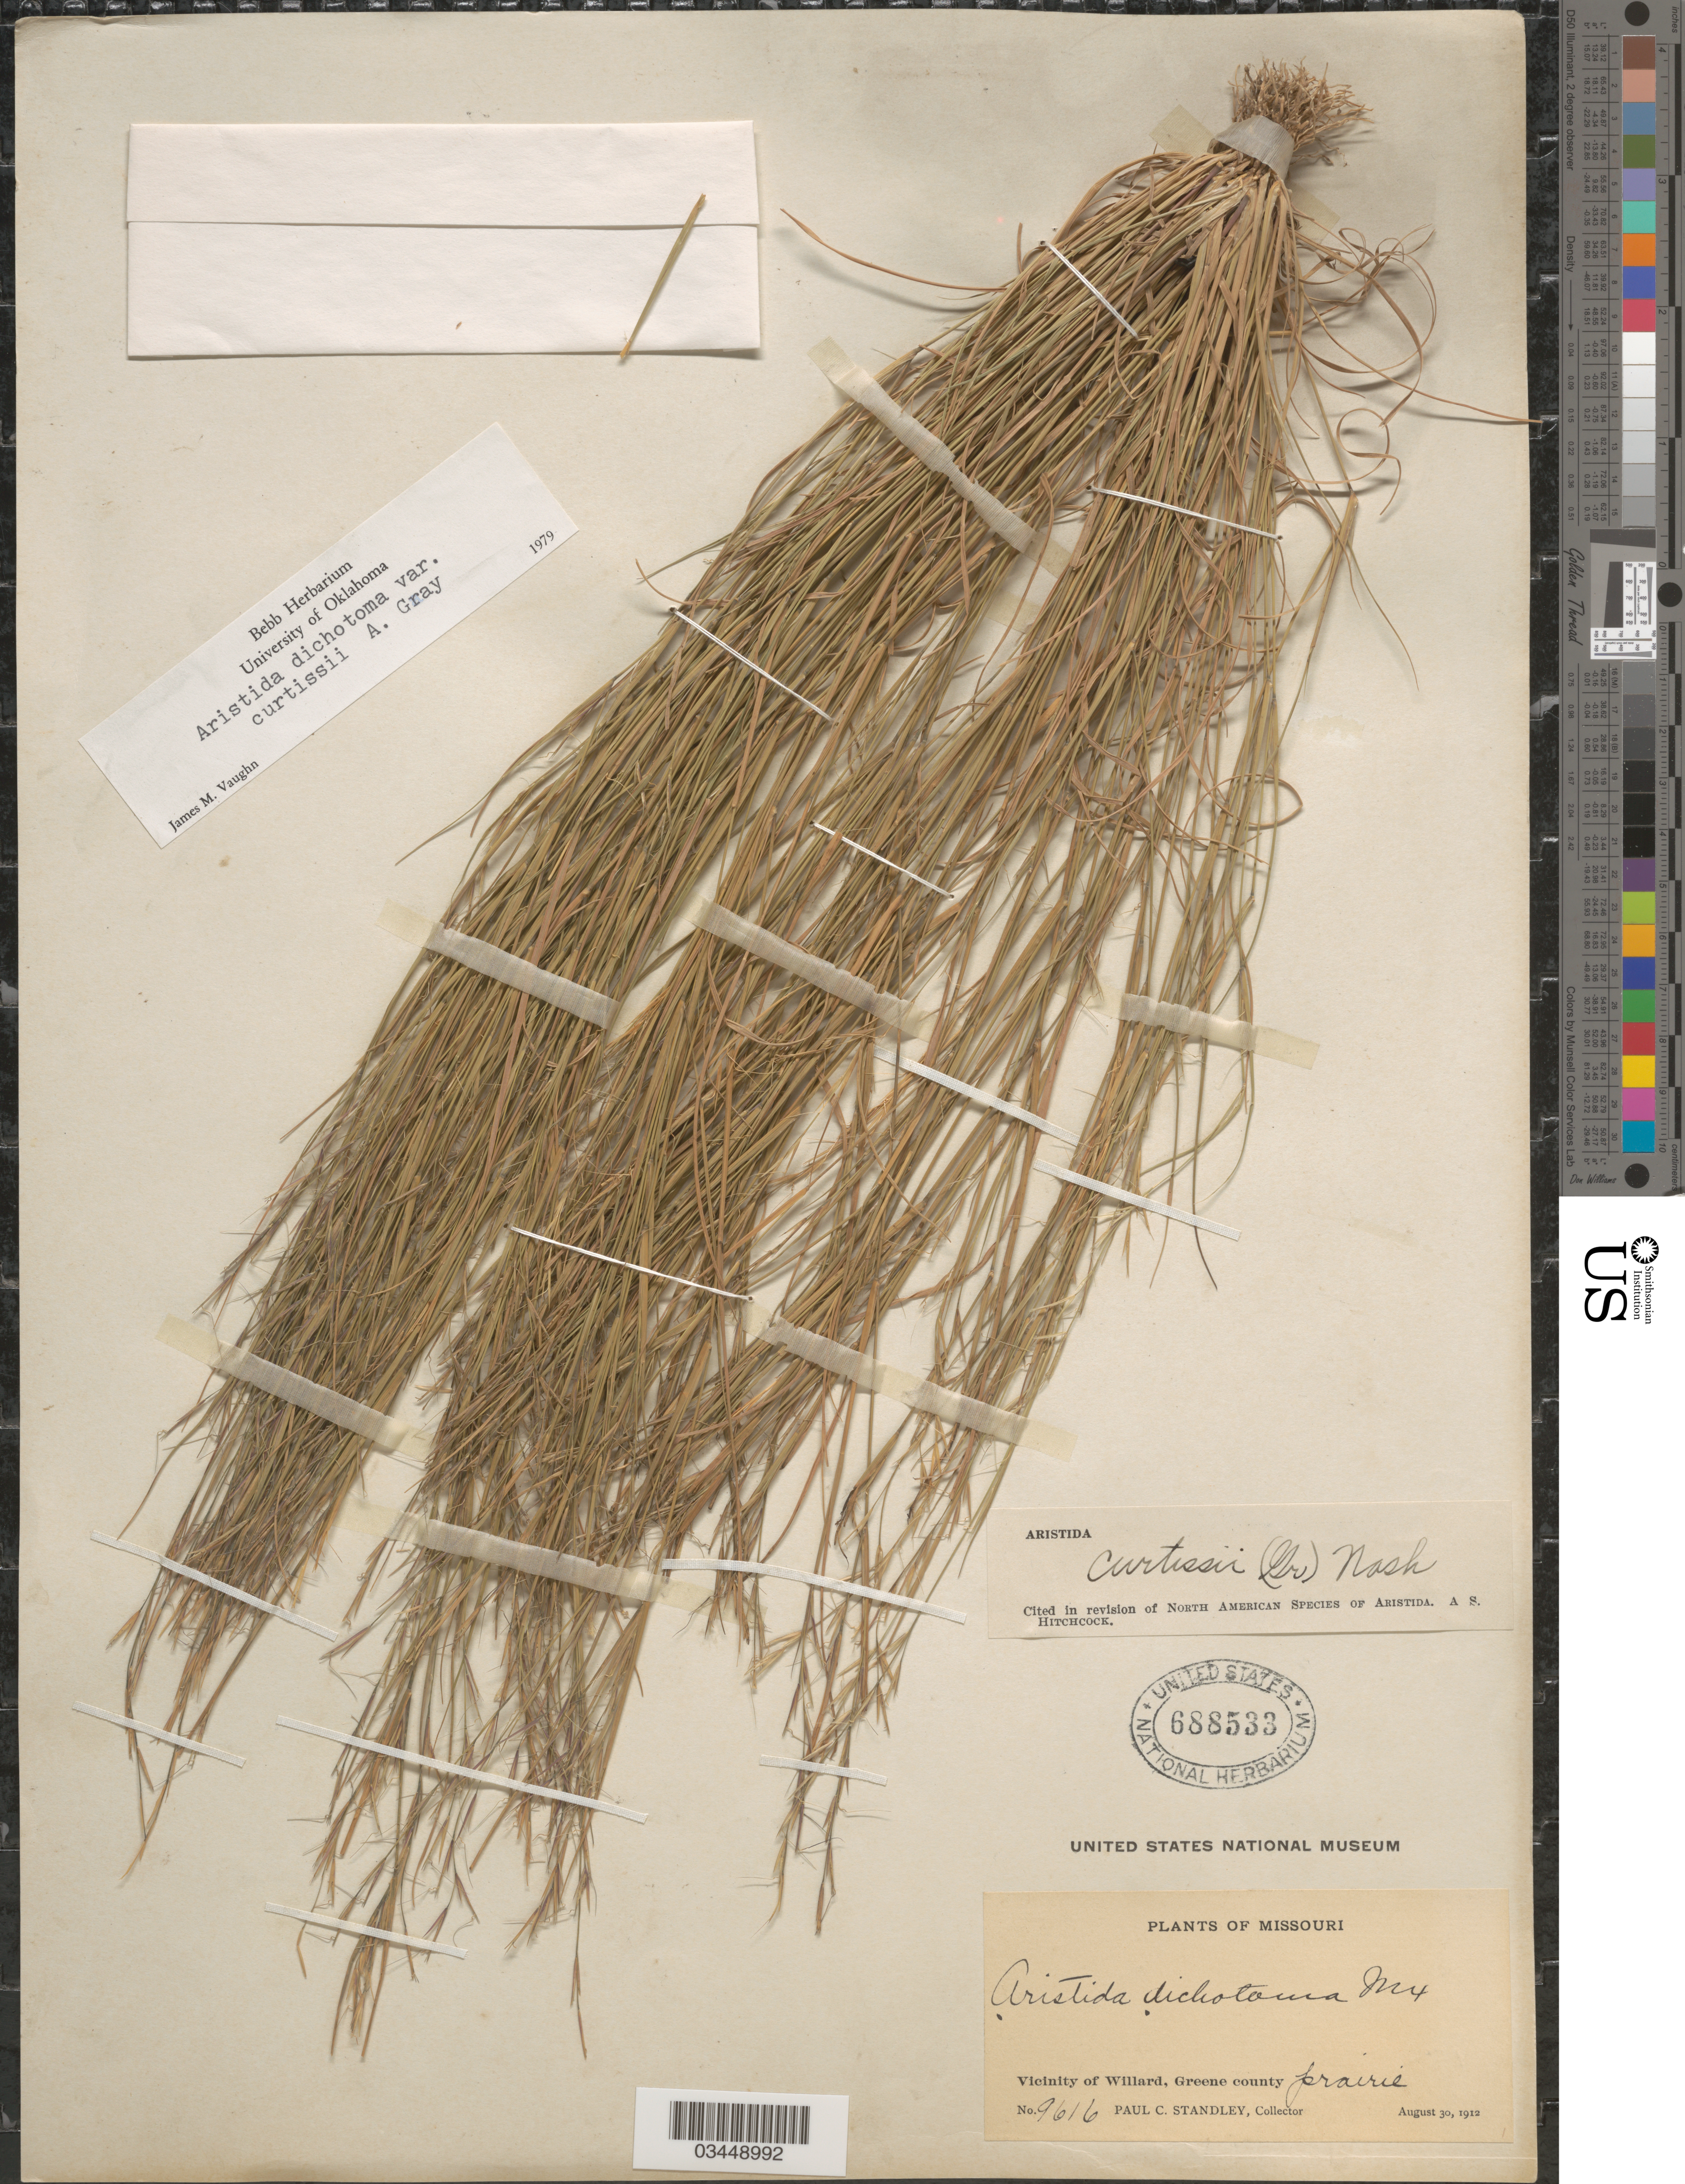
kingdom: Plantae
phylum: Tracheophyta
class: Liliopsida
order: Poales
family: Poaceae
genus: Aristida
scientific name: Aristida dichotoma var. curtisii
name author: A. Gray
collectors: P. C. Standley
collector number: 9616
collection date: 1912-08-30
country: United States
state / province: Missouri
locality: Vicinity of Willard, Greene County.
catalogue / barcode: US 688533